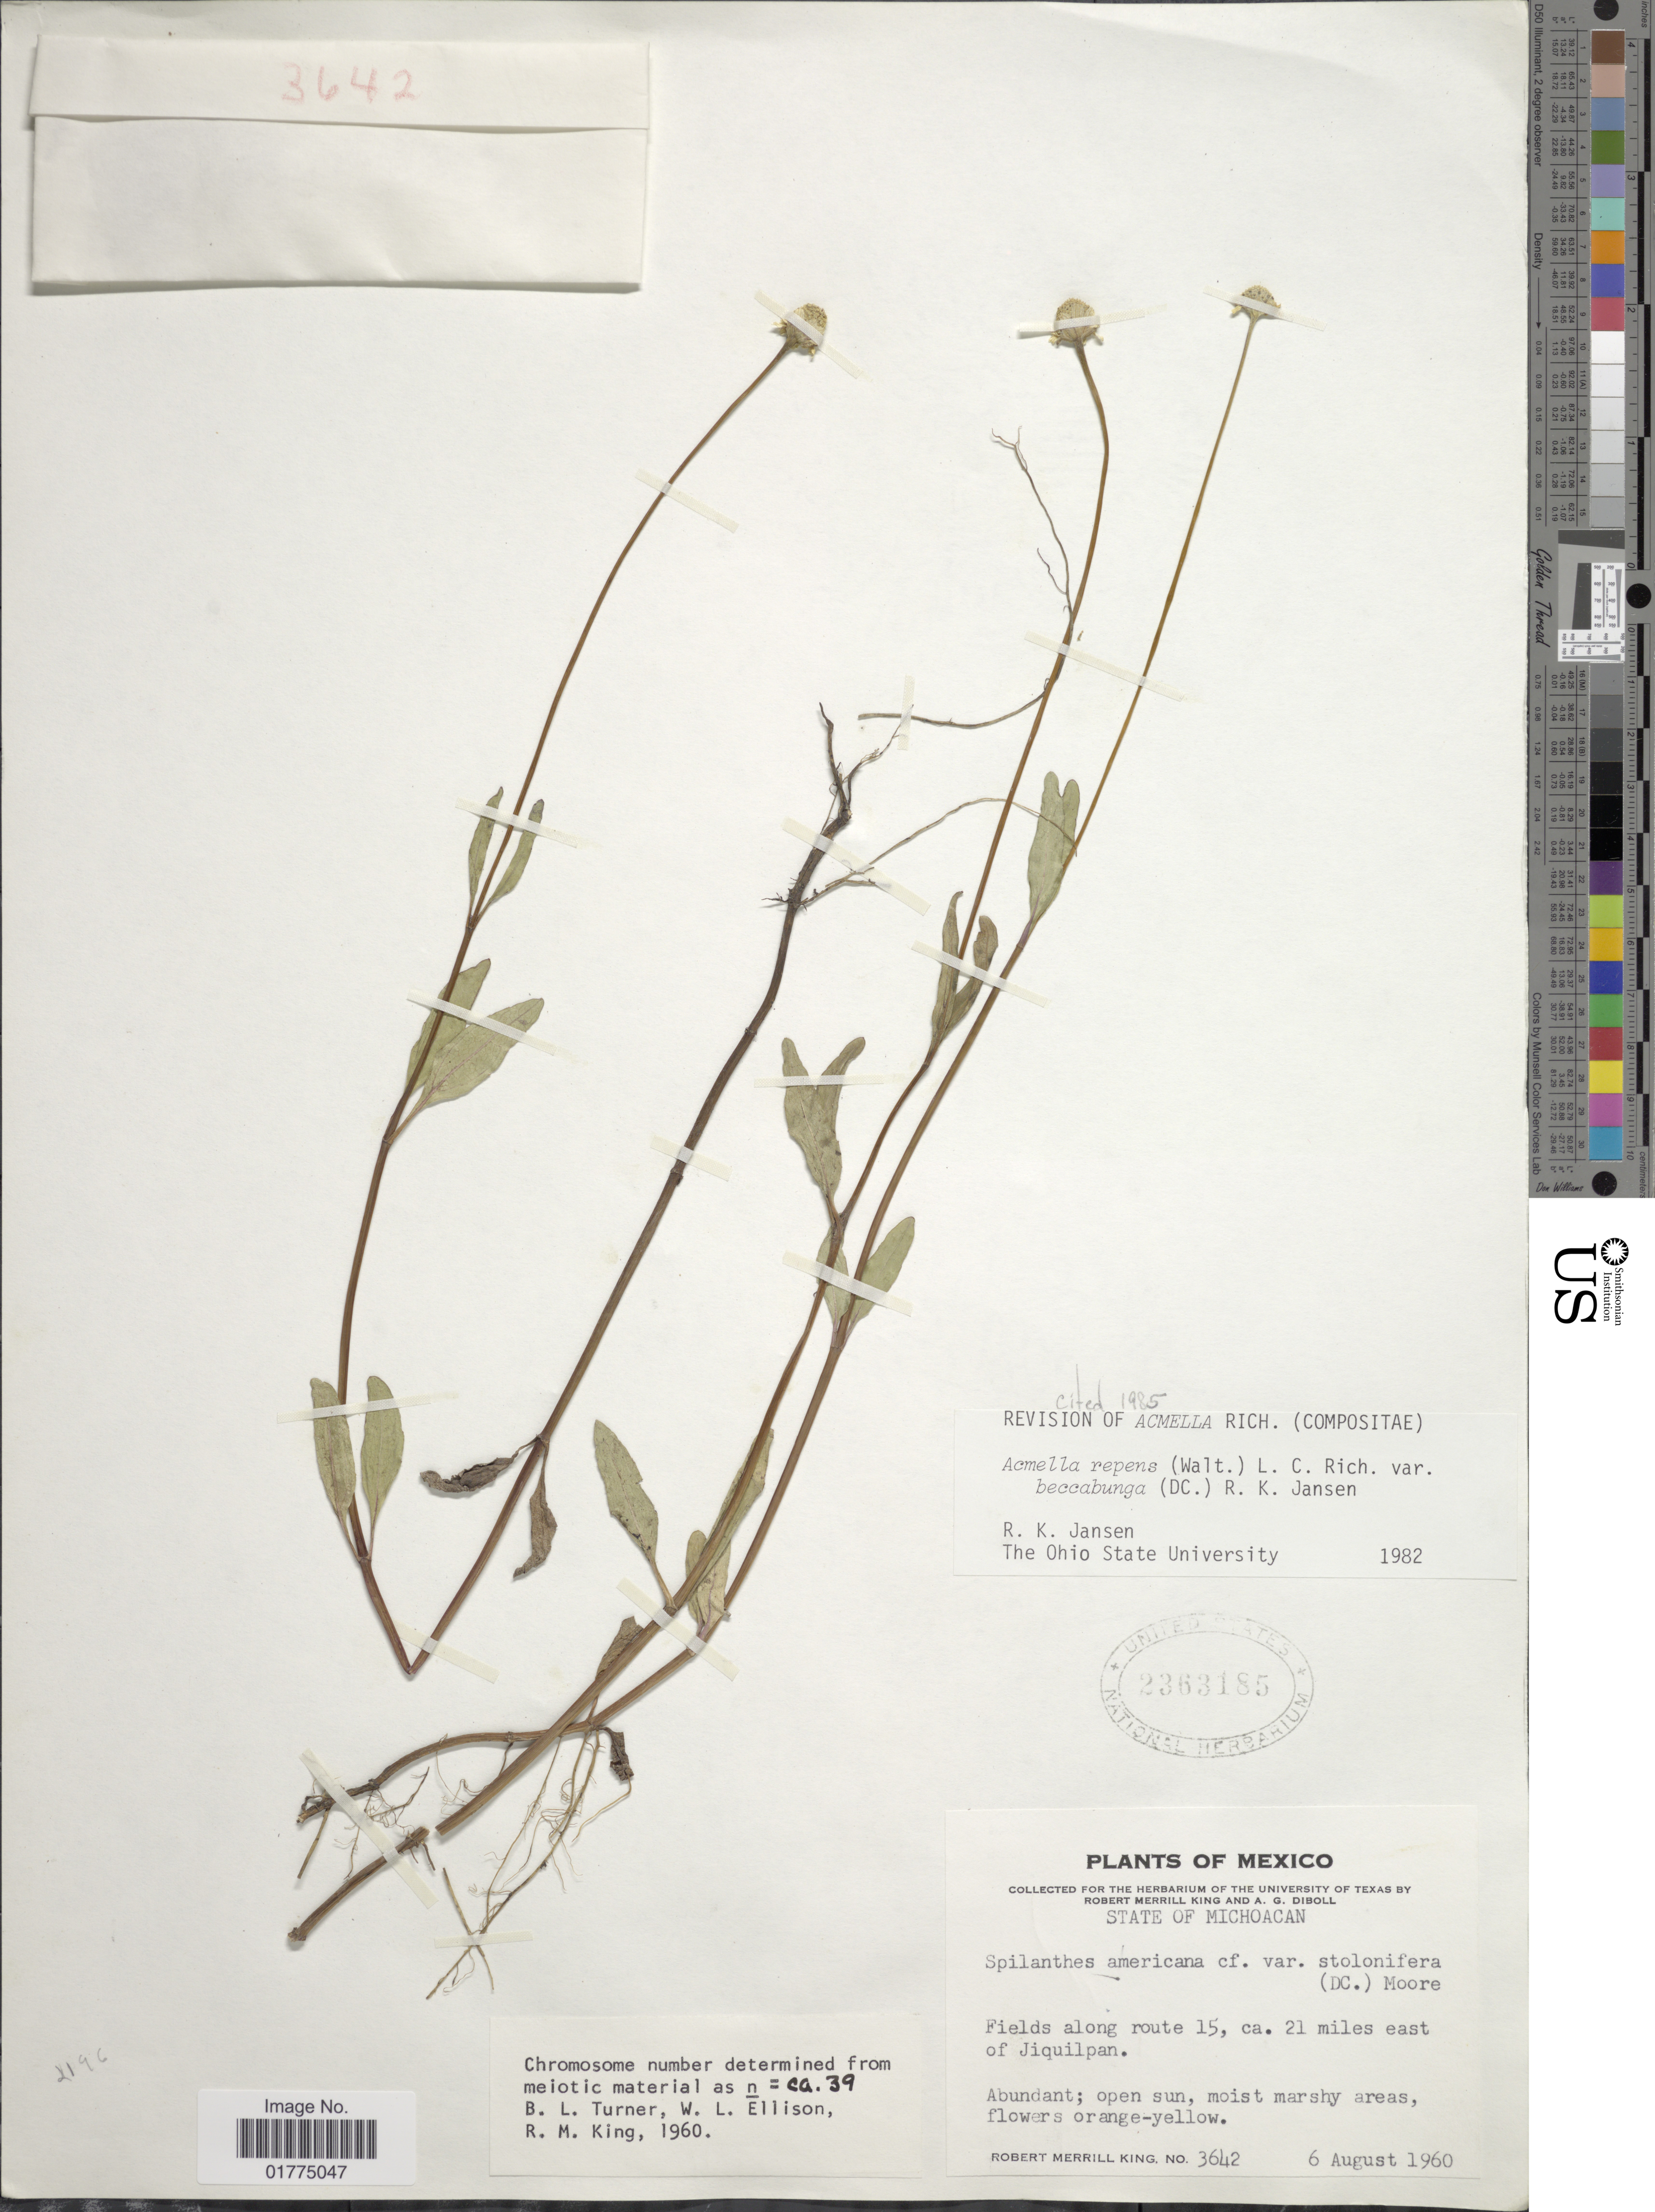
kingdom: Plantae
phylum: Tracheophyta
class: Magnoliopsida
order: Asterales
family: Asteraceae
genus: Acmella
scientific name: Acmella repens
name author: (Walter) Rich.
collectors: R. M. King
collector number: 3642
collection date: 1960-08-06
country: Mexico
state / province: Michoacán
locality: State of Michoacan. Fields along route 15, ca. 21 miles east of Jiquilpan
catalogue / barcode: US 2363185